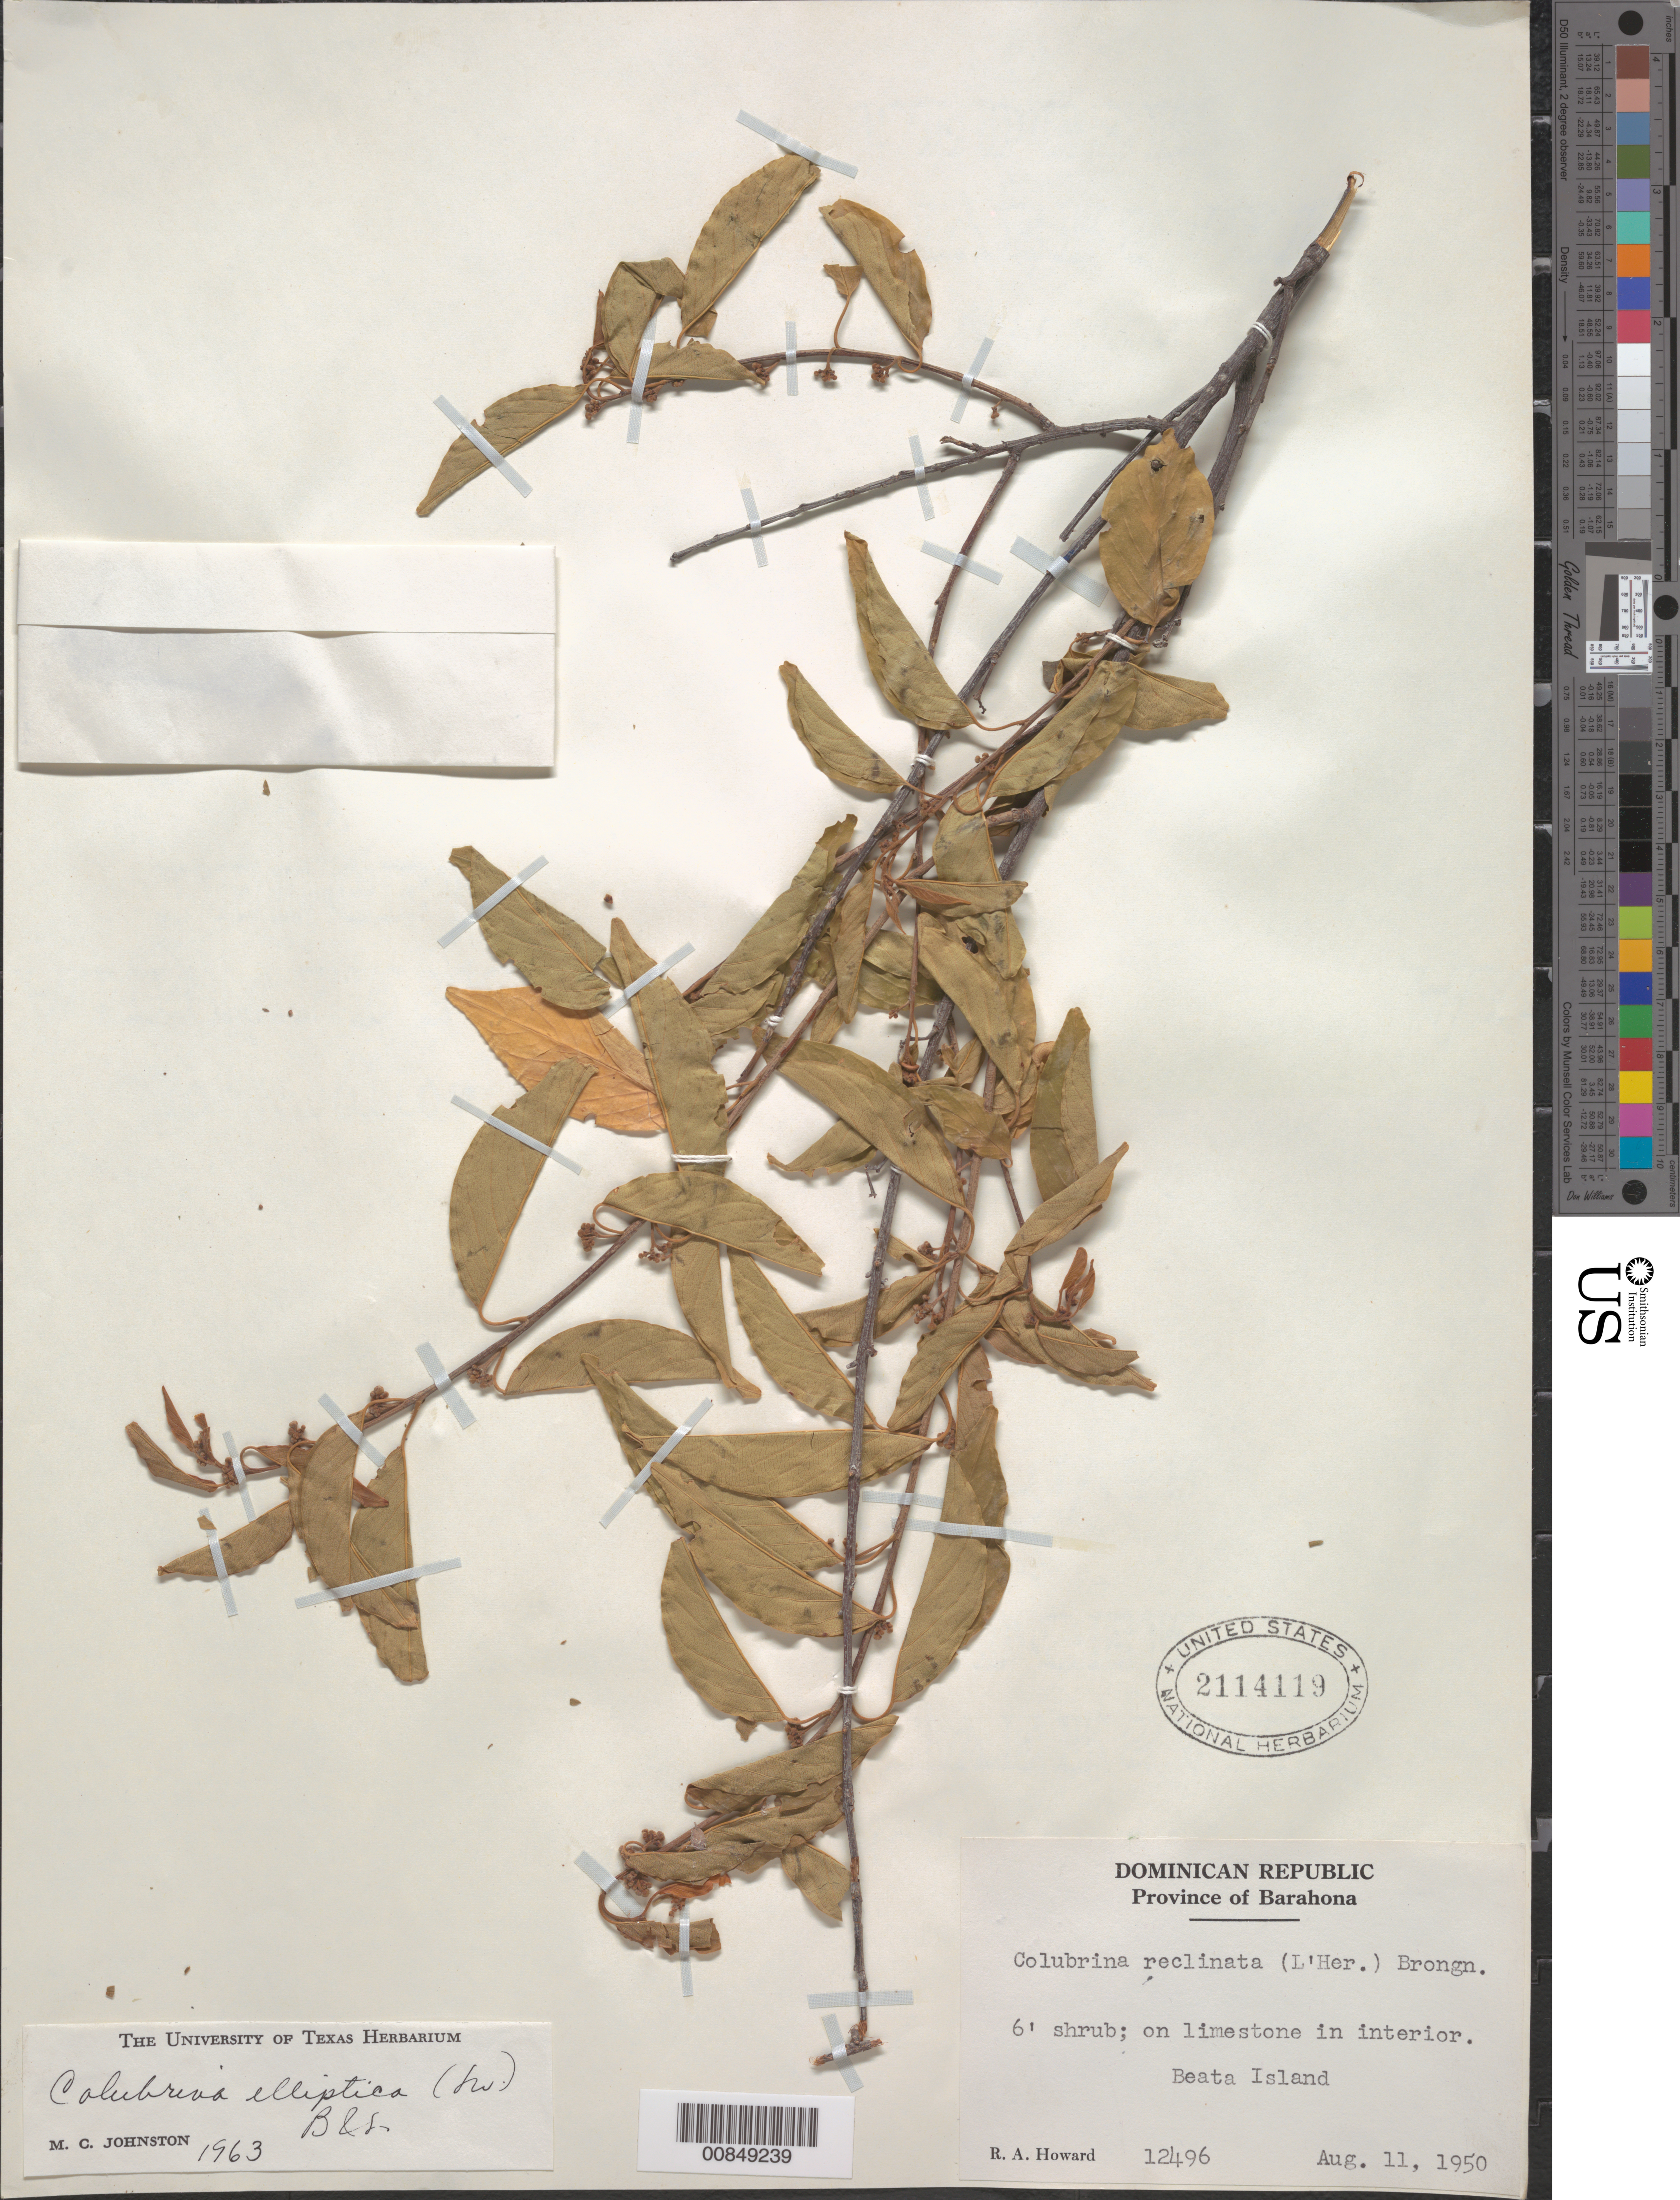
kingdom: Plantae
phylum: Tracheophyta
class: Magnoliopsida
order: Rosales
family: Rhamnaceae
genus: Colubrina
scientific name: Colubrina elliptica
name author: (Sw.) Brizicky & W.L. Stern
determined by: Johnston, Marshall C.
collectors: R. A. Howard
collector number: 12496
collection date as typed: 11 Aug 1950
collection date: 1950-08-11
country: Dominican Republic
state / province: Barahona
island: Isla Beata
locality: In interior of Isla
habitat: On limestone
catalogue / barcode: US 2114119